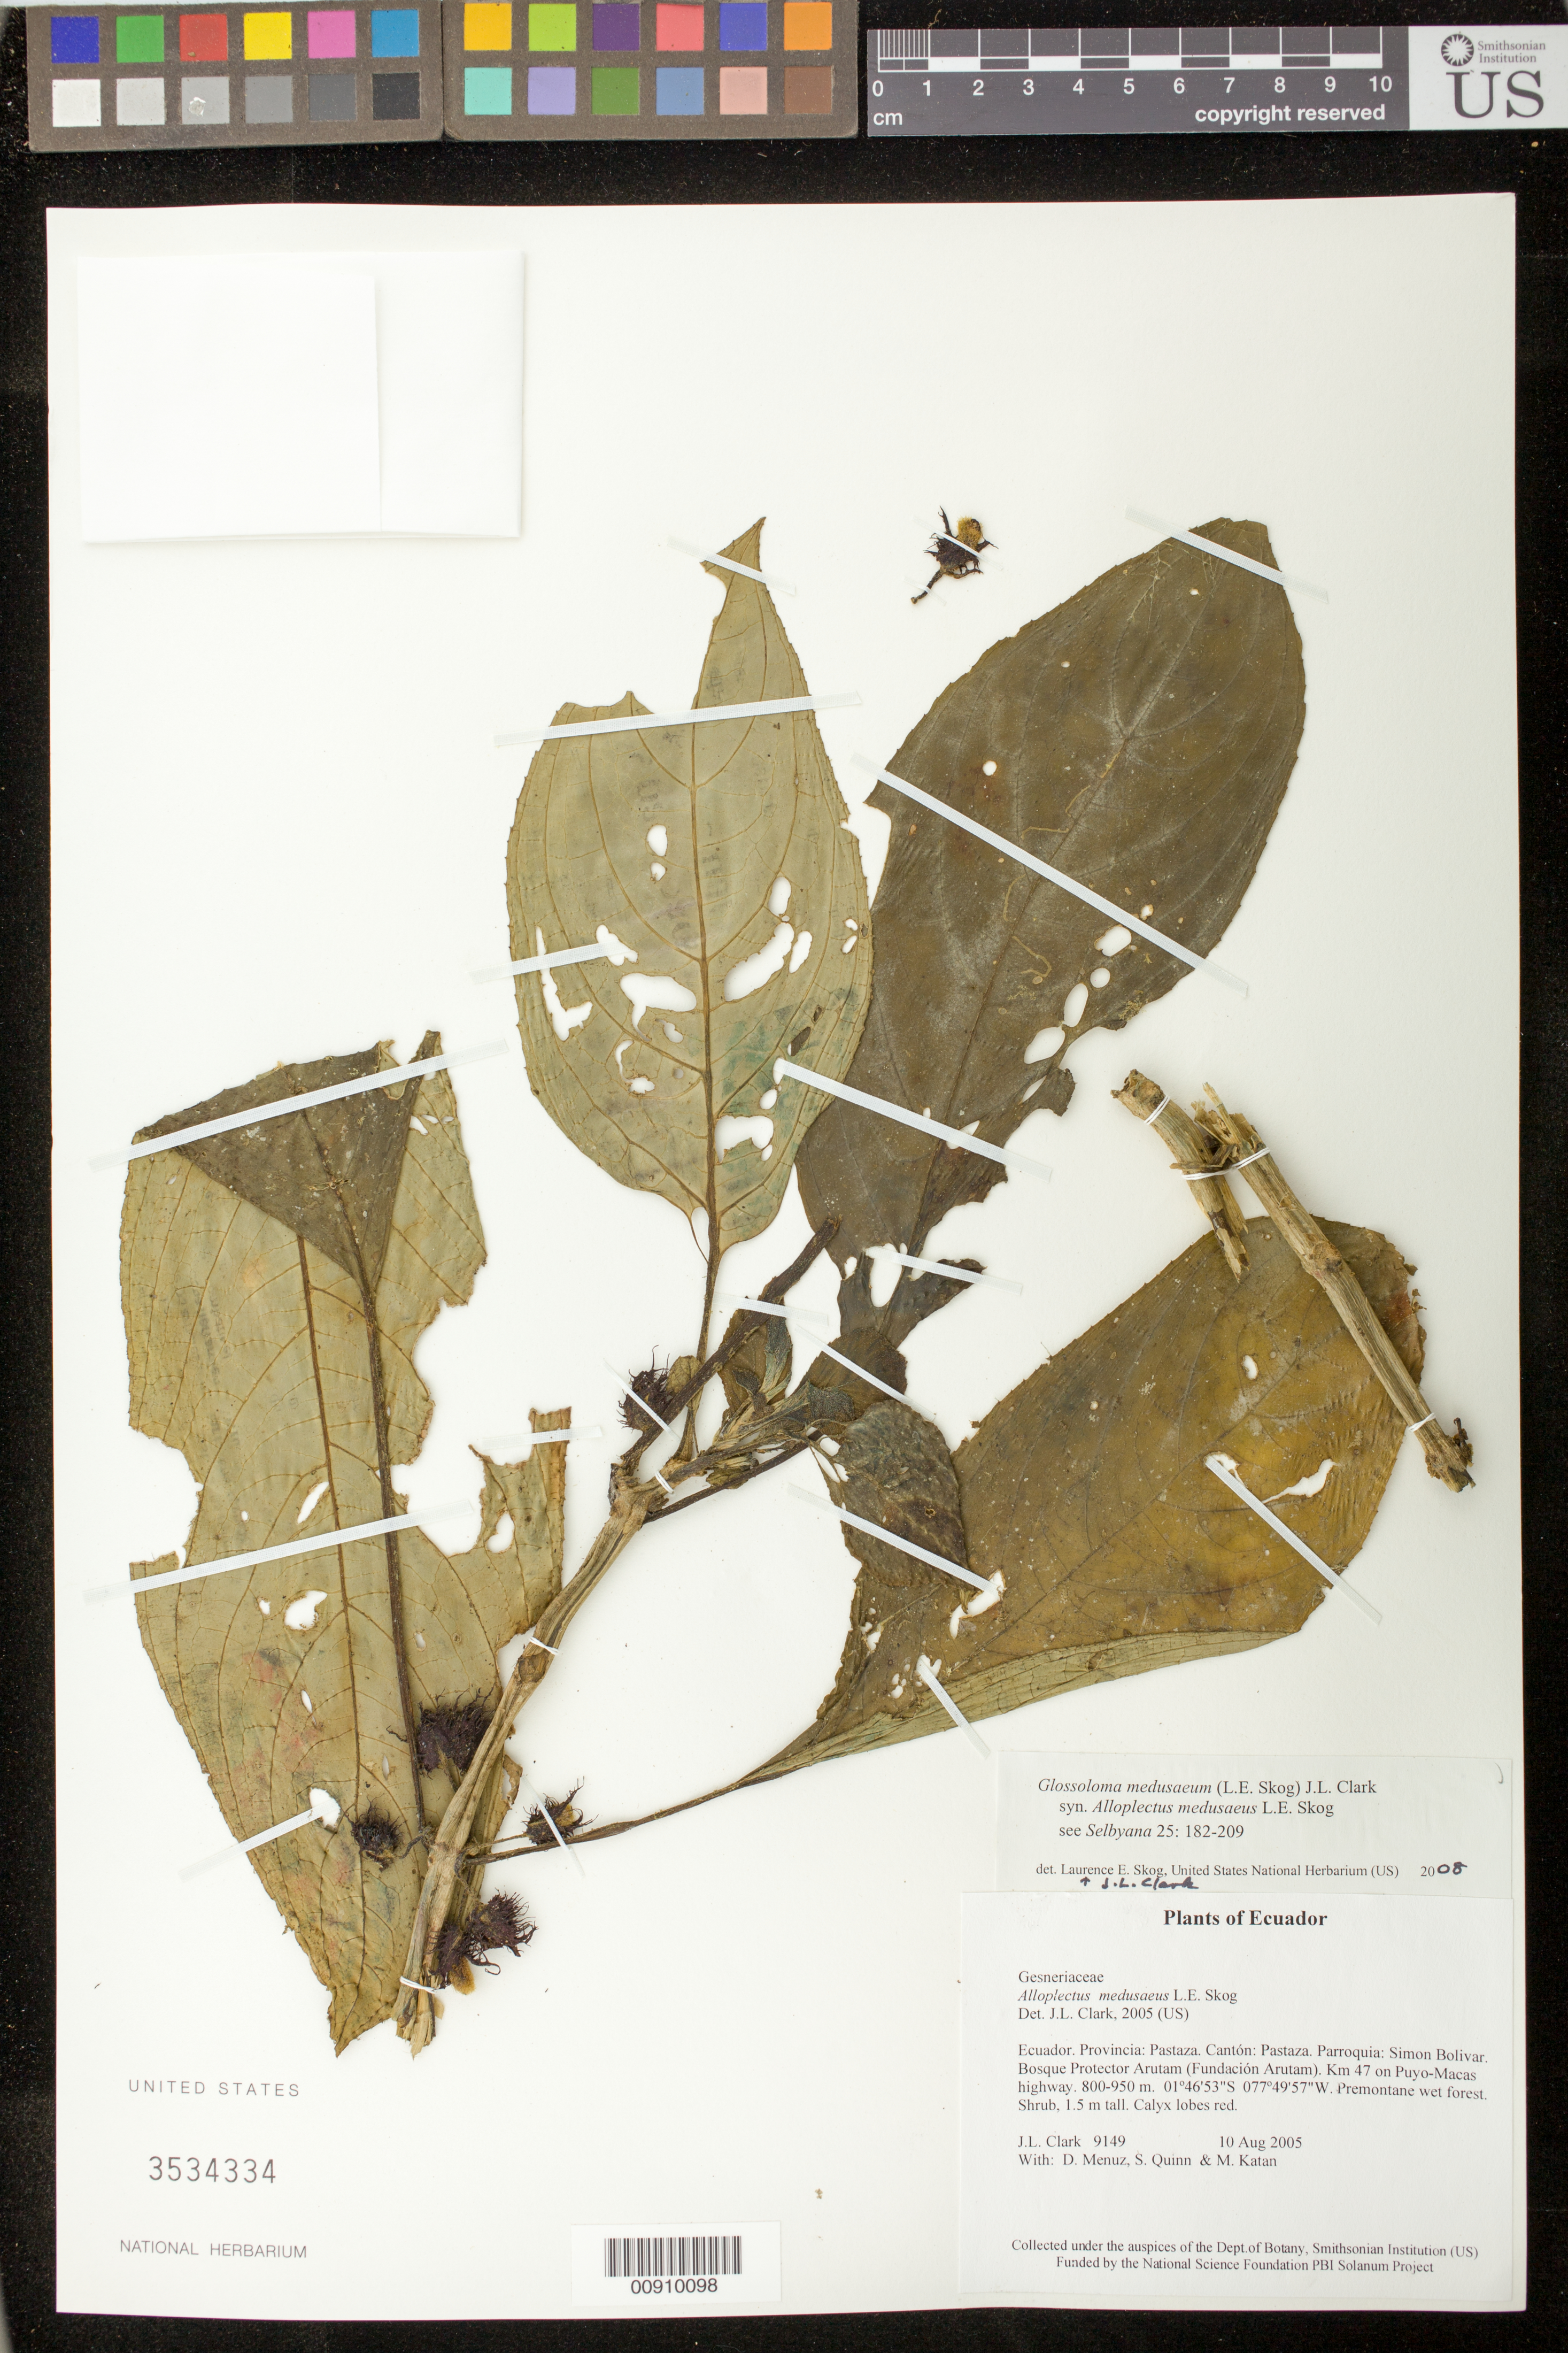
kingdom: Plantae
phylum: Tracheophyta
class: Magnoliopsida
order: Lamiales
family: Gesneriaceae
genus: Glossoloma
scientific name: Glossoloma medusaeum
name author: (L.E. Skog) J.L. Clark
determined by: Clark, J. L.; Skog, Laurence E.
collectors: J. L. Clark, D. Menuz, S. Quinn & M. Katan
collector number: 9149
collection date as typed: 10 Aug 2005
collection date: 2005-08-10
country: Ecuador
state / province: Pastaza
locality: Pastaza. Parroquia: Simon Bolivar. Bosque Protector Arutam (Fundación Arutam). Km 47 on Puyo-Macas highway.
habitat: Premontane wet forest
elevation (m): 800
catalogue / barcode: US 3534334